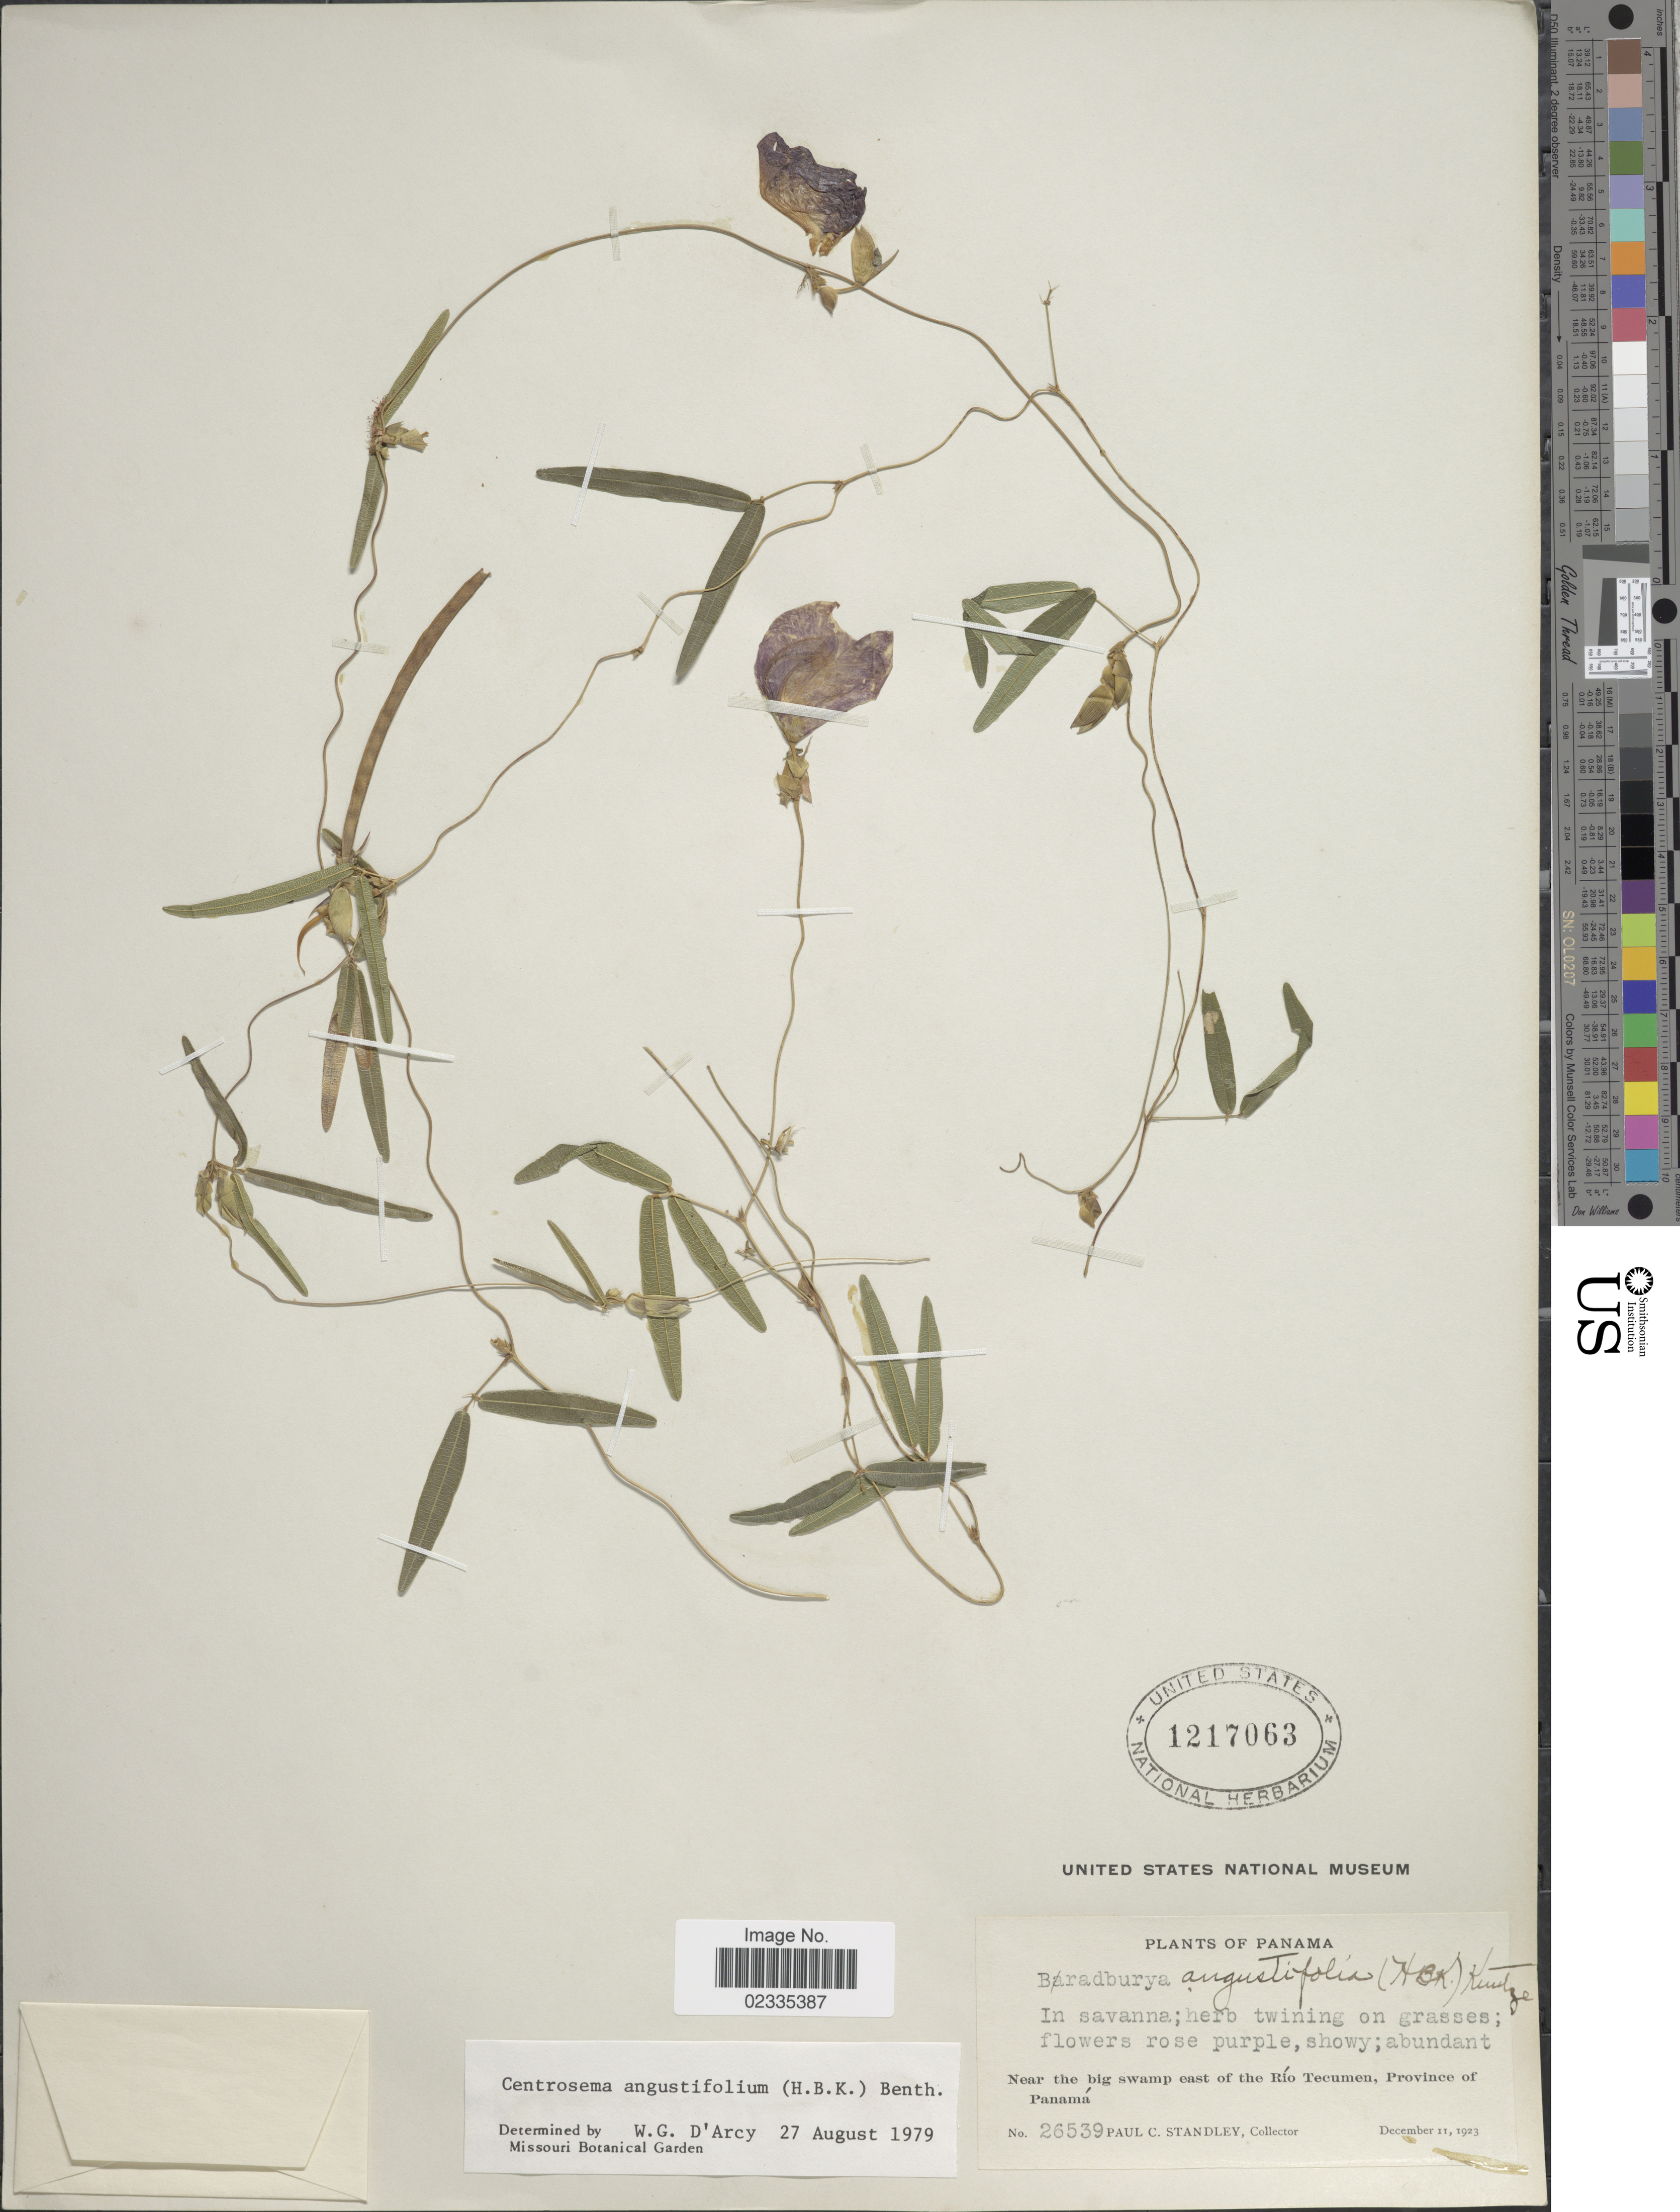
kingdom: Plantae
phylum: Tracheophyta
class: Magnoliopsida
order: Fabales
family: Fabaceae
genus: Centrosema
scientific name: Centrosema angustifolium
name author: (Kunth) Benth.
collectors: P. C. Standley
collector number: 26539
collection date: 1923-12-11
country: Panama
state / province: Panamá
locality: Near the big swamp east of the Rio Tecumen, Province of Panama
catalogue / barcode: US 1217063